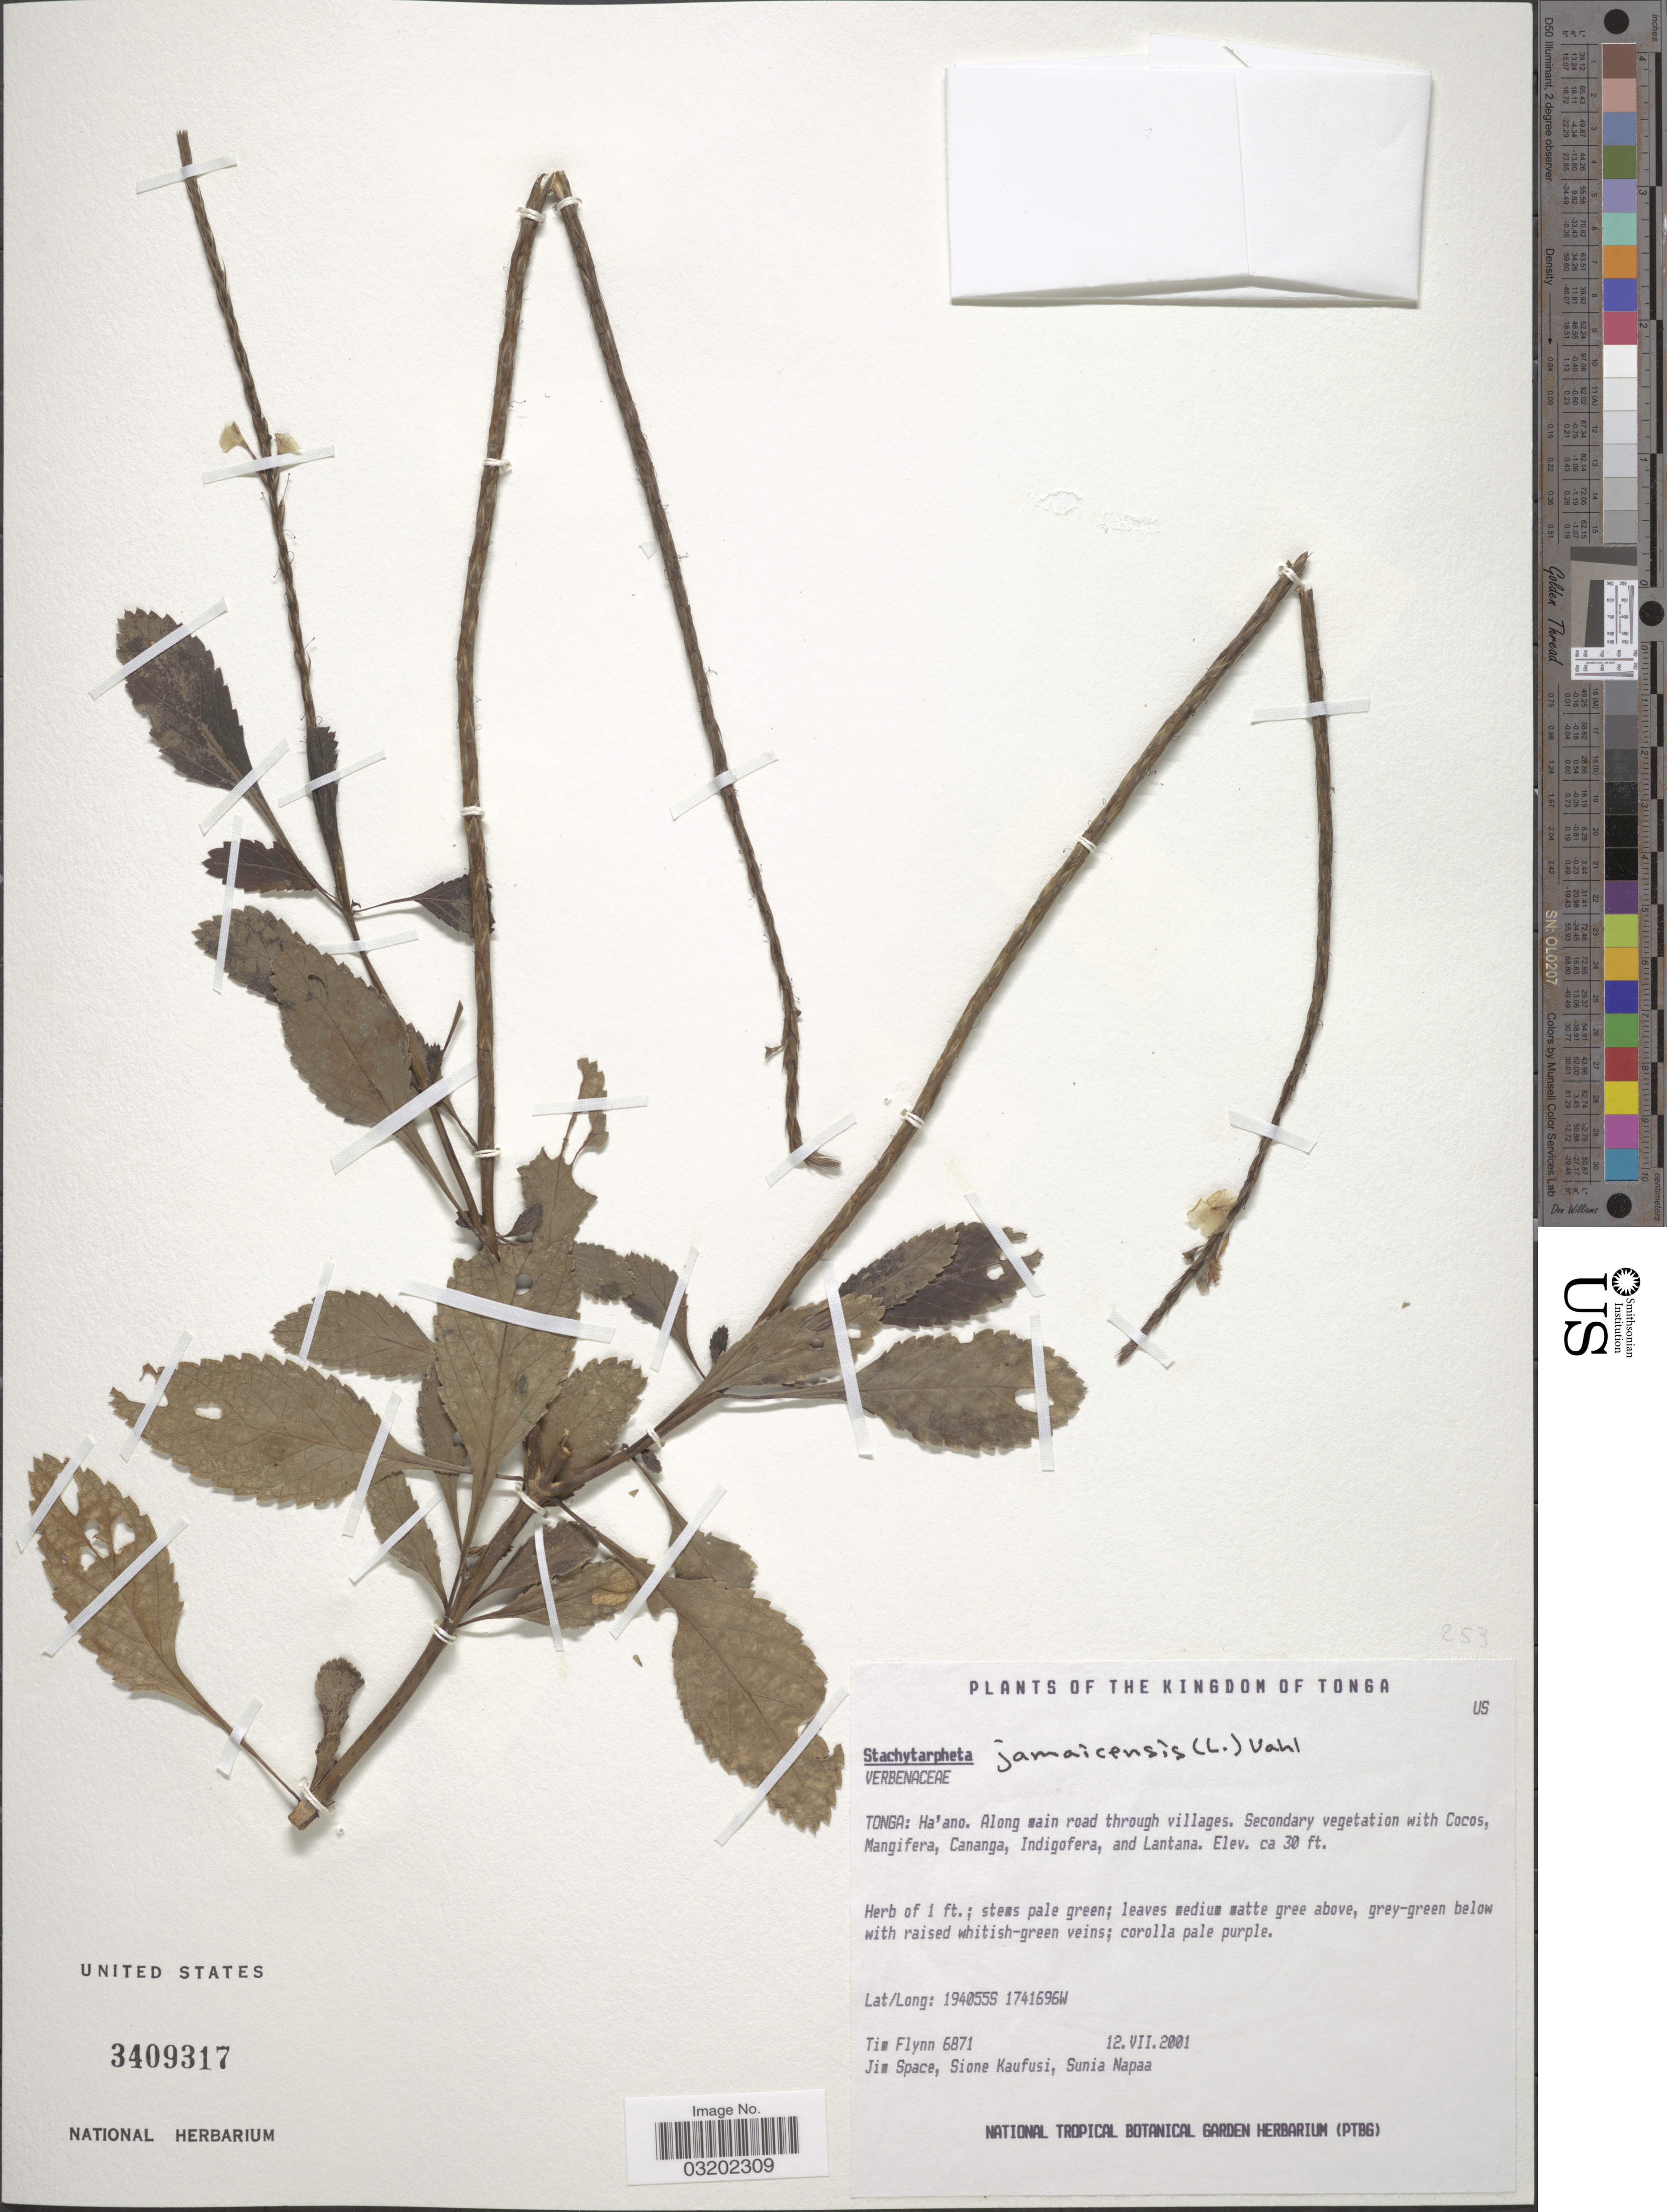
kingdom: Plantae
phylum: Tracheophyta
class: Magnoliopsida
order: Lamiales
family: Verbenaceae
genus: Stachytarpheta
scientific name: Stachytarpheta jamaicensis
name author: (L.) Vahl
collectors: T. Flynn, J. Space, S. Kaufusi & S. Napaa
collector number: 6871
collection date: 2001-07-12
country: Tonga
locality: The Kingdom of Tonga. Ha'ano. Along main road through villages.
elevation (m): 30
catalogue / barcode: US 3409317